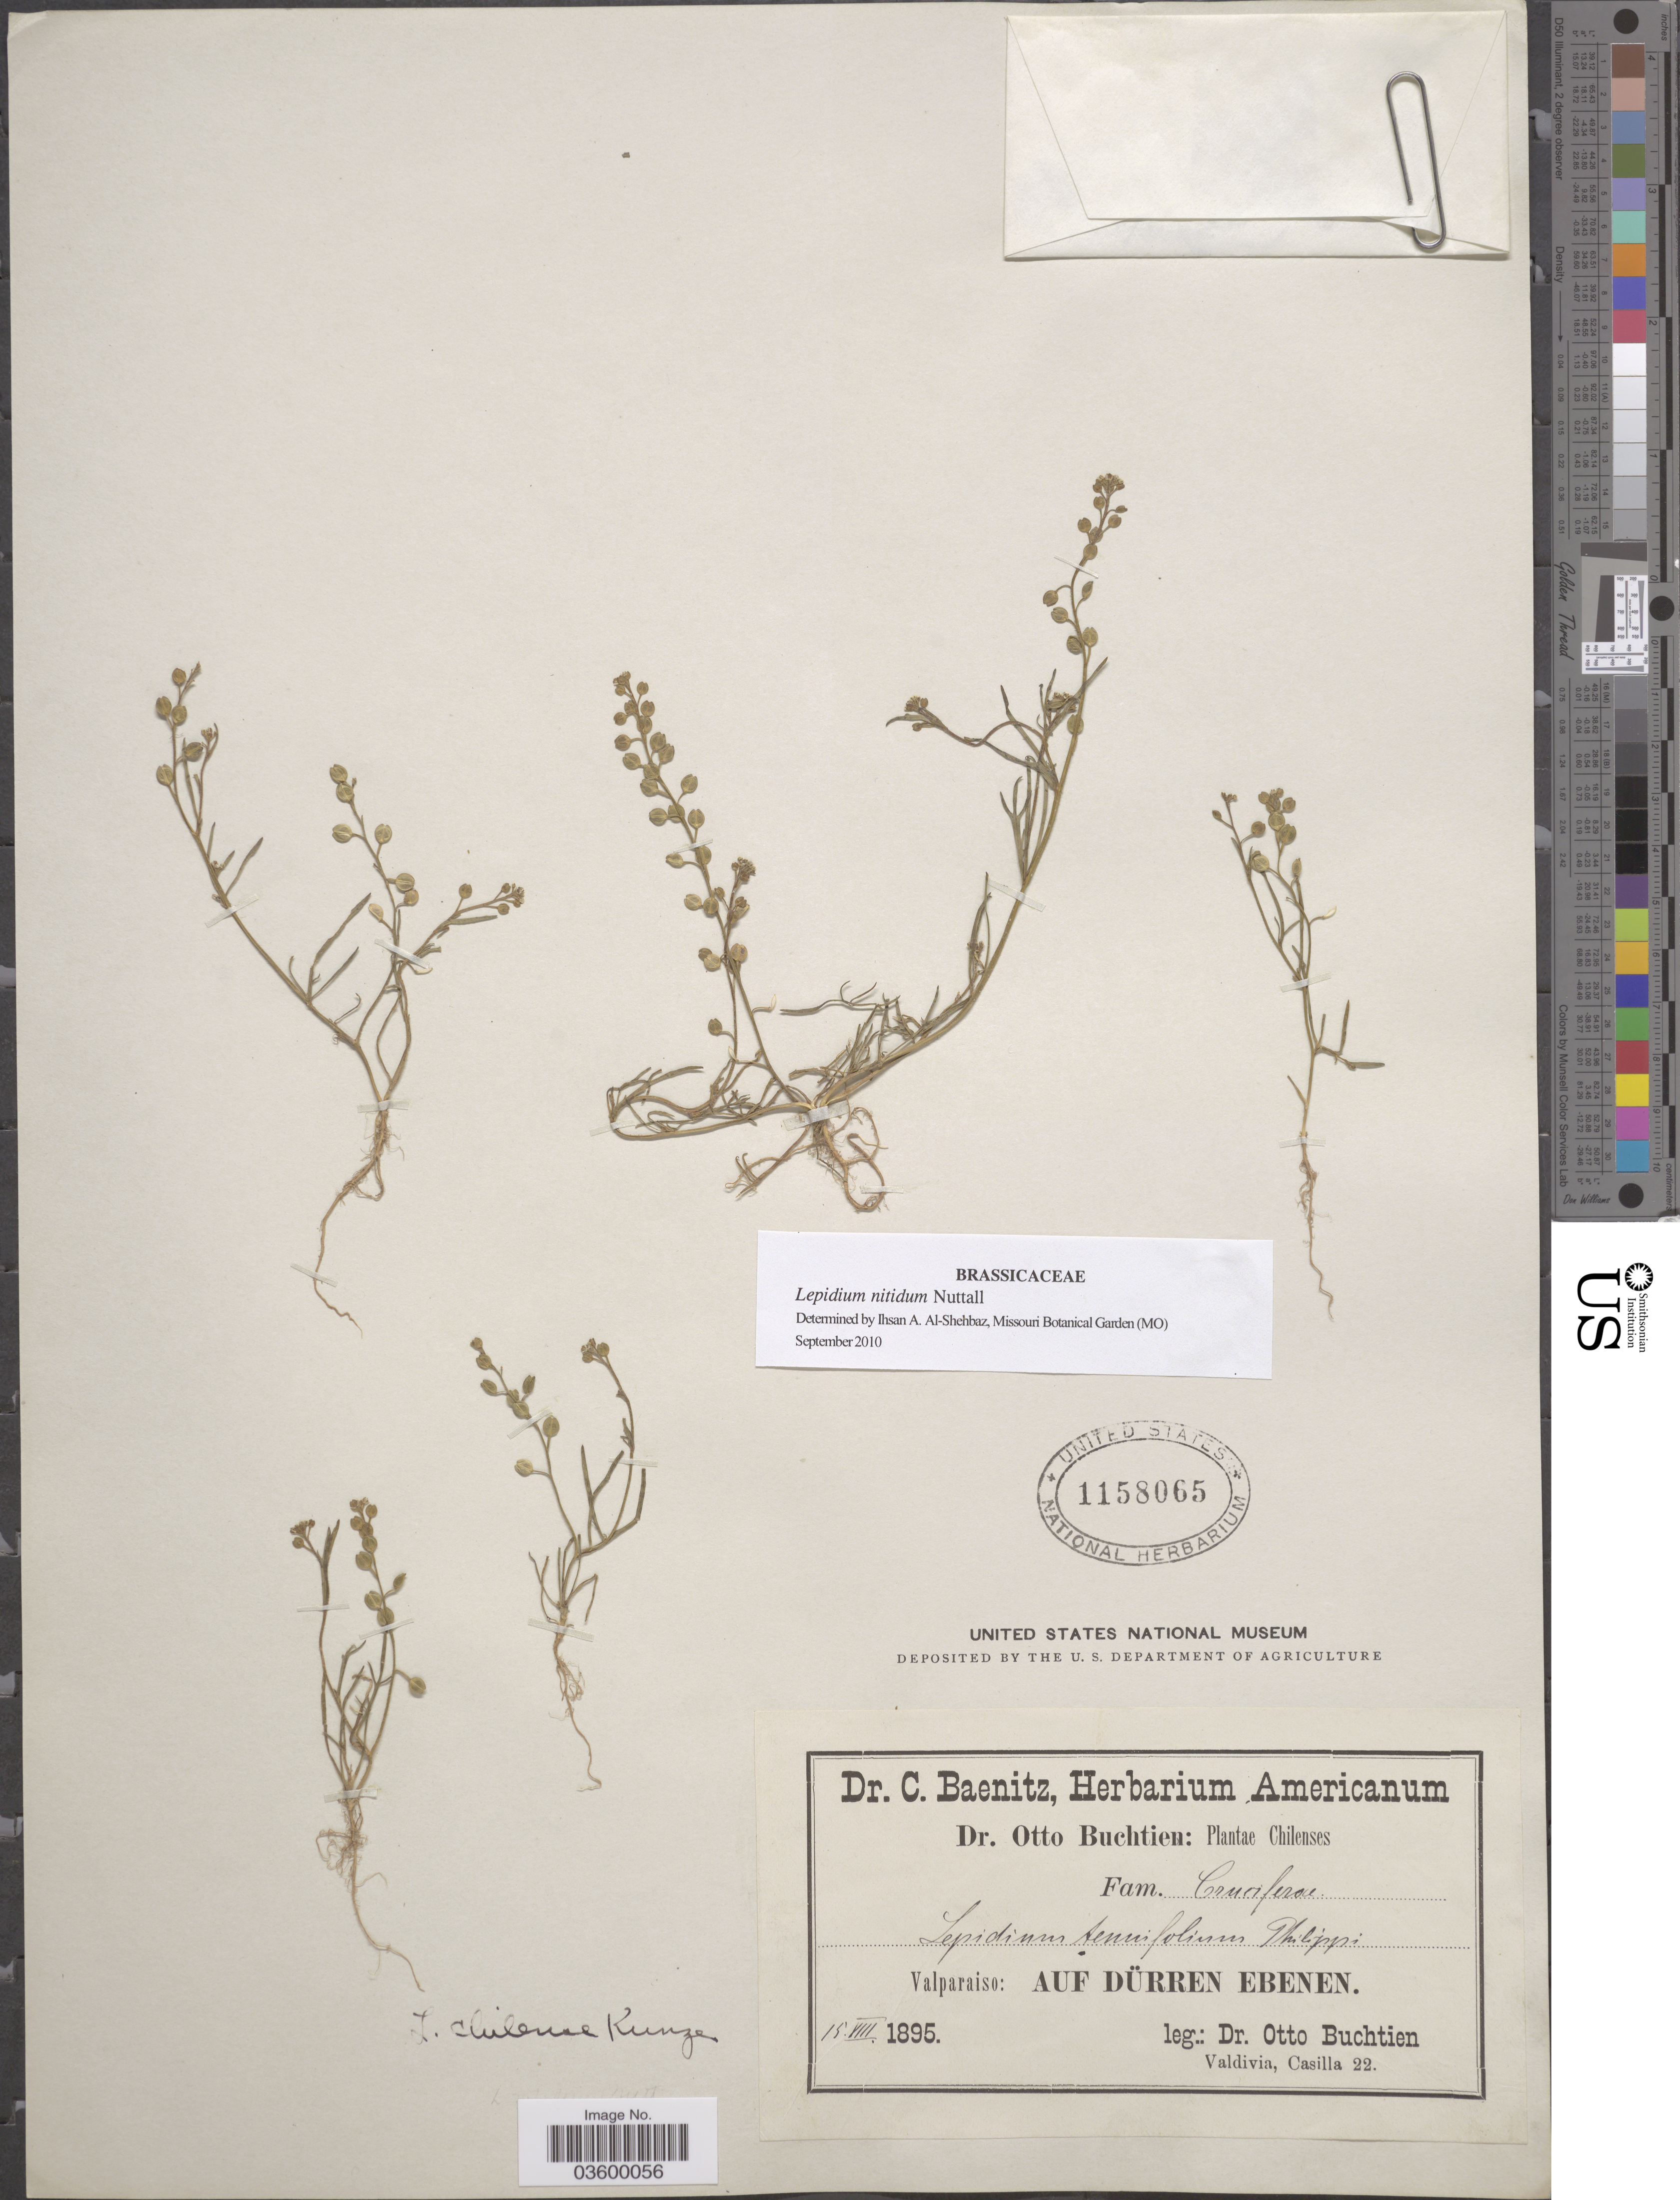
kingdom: Plantae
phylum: Tracheophyta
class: Magnoliopsida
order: Brassicales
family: Brassicaceae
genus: Lepidium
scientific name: Lepidium nitidum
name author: Nutt.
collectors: O. Buchtien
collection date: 1895-08-15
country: Chile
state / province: Valparaíso (V)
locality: Auf Dürren Ebenen.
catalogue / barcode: US 1158065